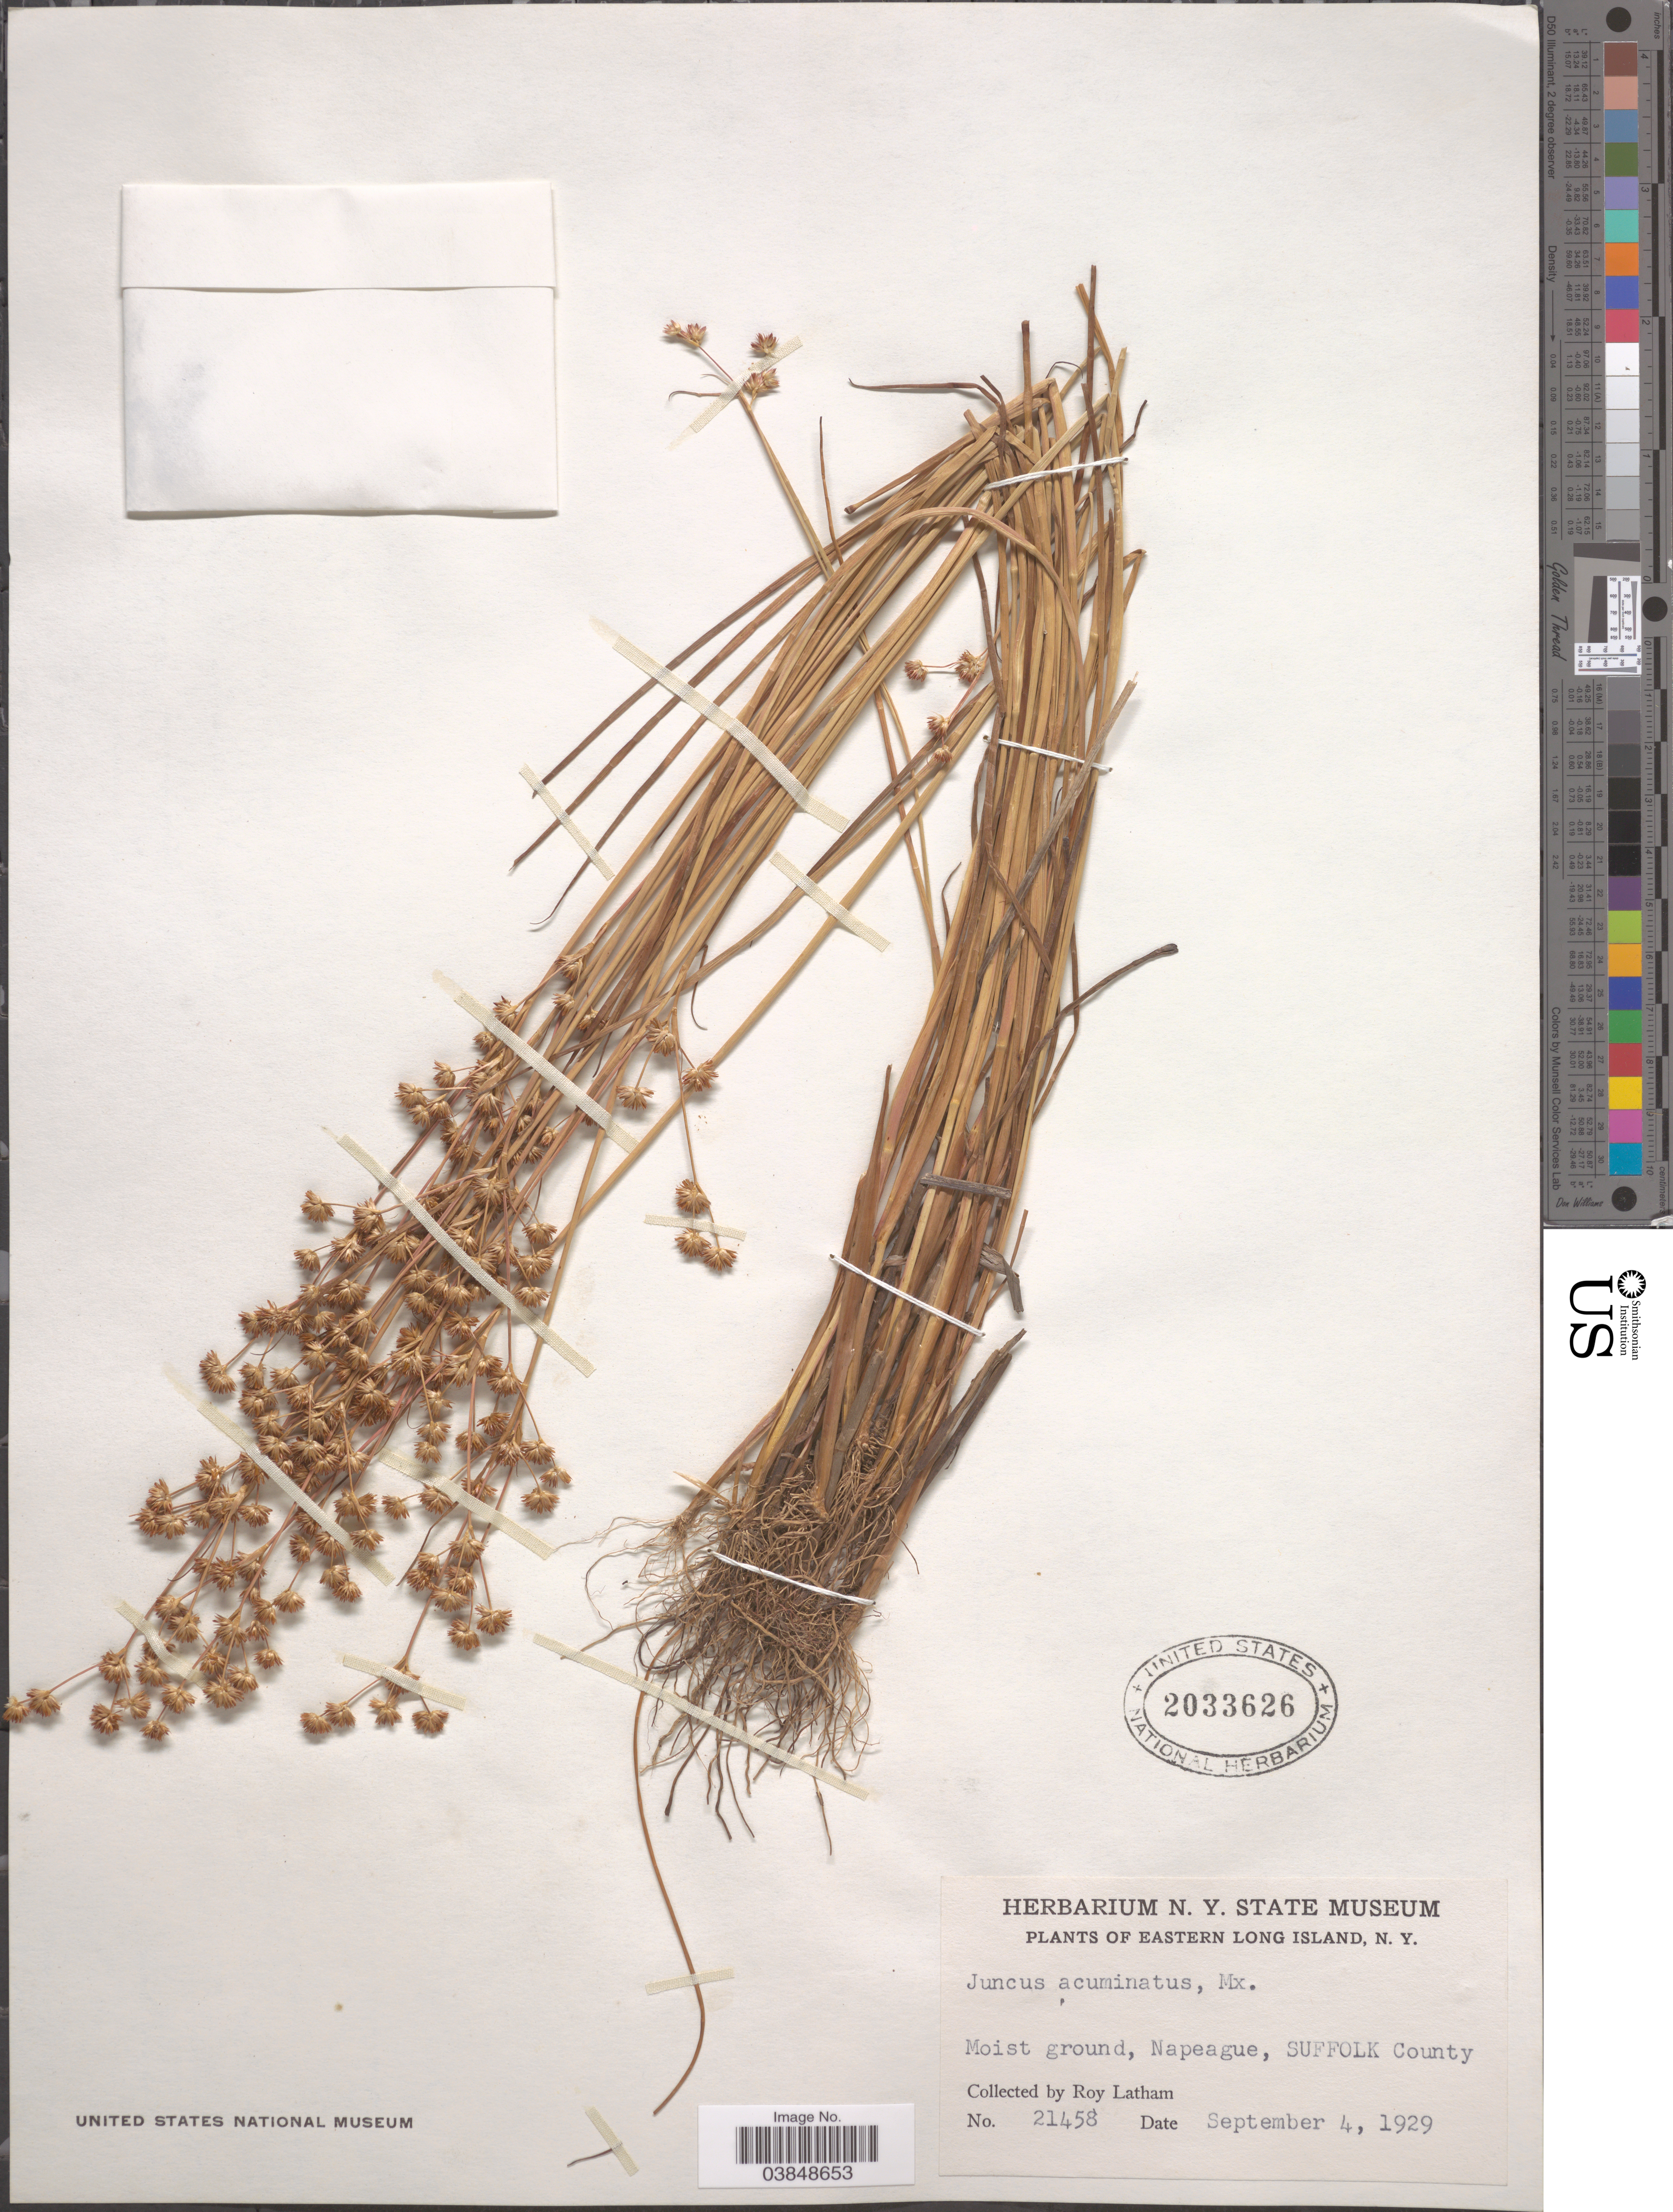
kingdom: Plantae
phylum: Tracheophyta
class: Liliopsida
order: Poales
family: Juncaceae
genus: Juncus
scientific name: Juncus acuminatus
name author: Michx.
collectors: R. Latham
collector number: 21458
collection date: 1929-09-04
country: United States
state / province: New York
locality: Eastern Long Island, N.Y. Moist ground, Napeague, Suffolk County.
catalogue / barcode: US 2033626